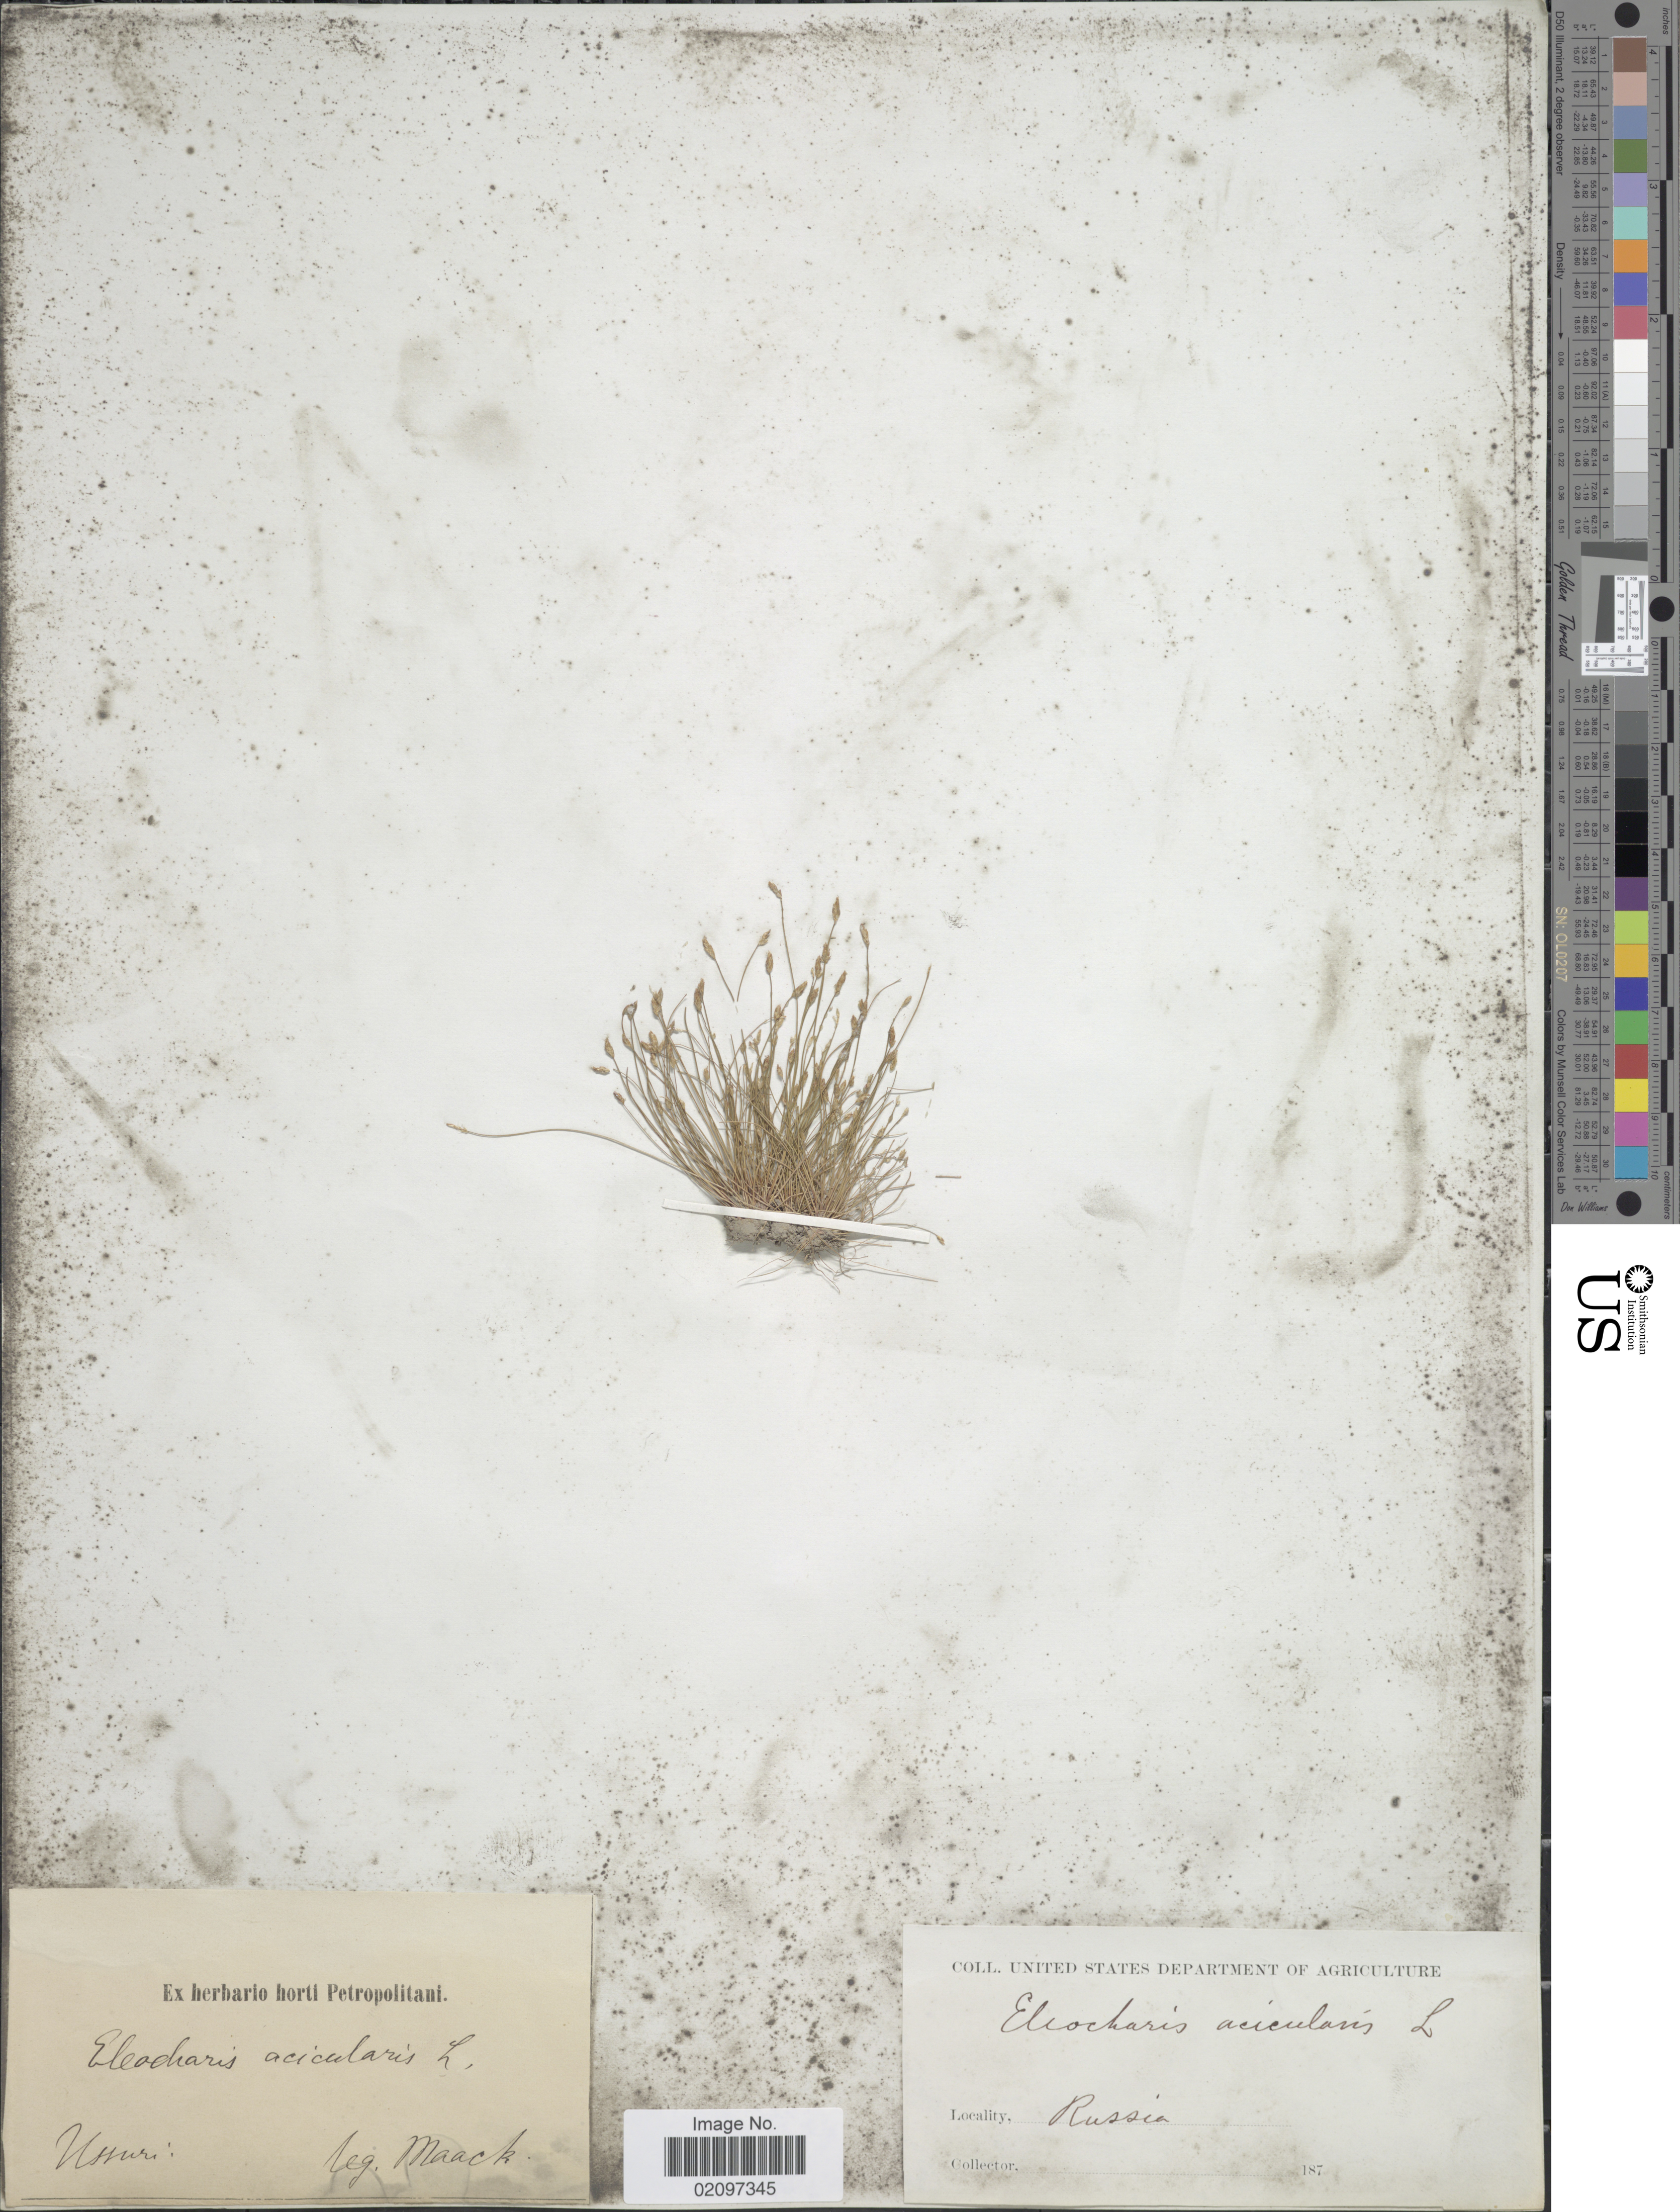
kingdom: Plantae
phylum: Tracheophyta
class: Liliopsida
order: Poales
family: Cyperaceae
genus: Eleocharis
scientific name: Eleocharis acicularis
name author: (L.) Roem. & Schult.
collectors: Maack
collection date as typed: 187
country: Russian Federation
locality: Ussuri